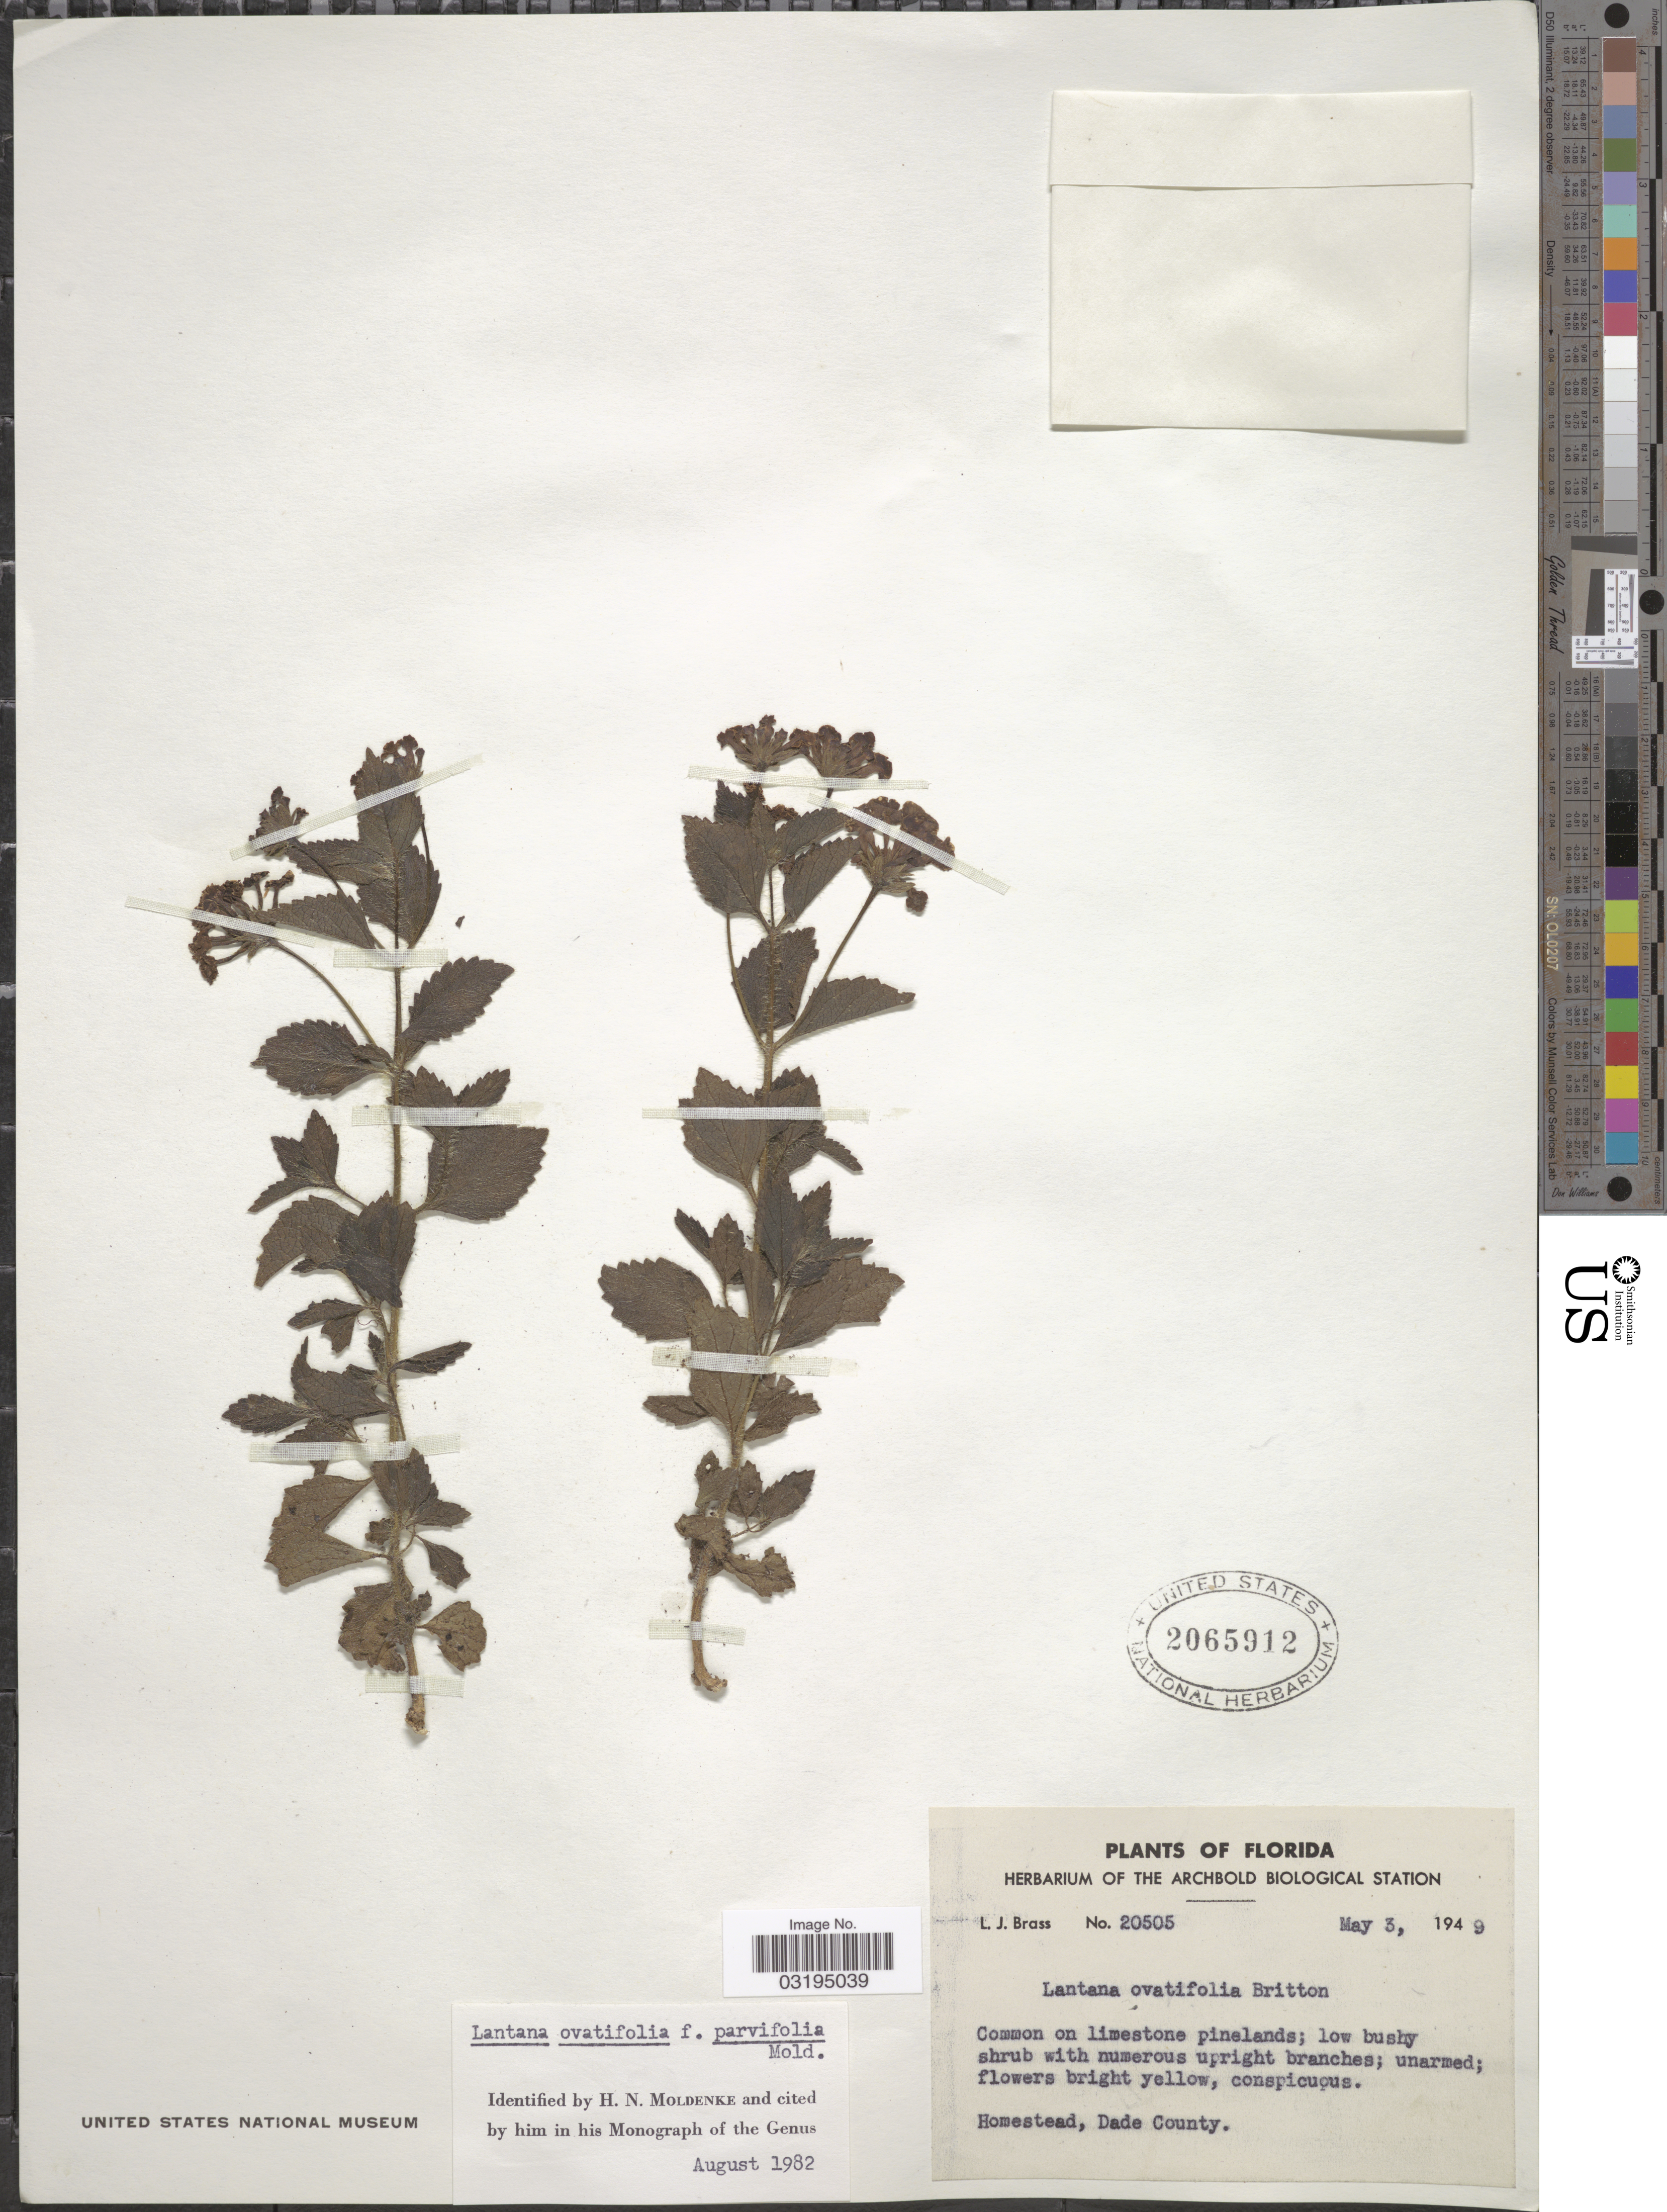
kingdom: Plantae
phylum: Tracheophyta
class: Magnoliopsida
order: Lamiales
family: Verbenaceae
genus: Lantana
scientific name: Lantana ovatifolia f. parvifolia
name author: Moldenke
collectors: L. J. Brass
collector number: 20505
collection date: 1949-05-03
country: United States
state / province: Florida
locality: Homestead, Dade County.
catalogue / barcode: US 2065912